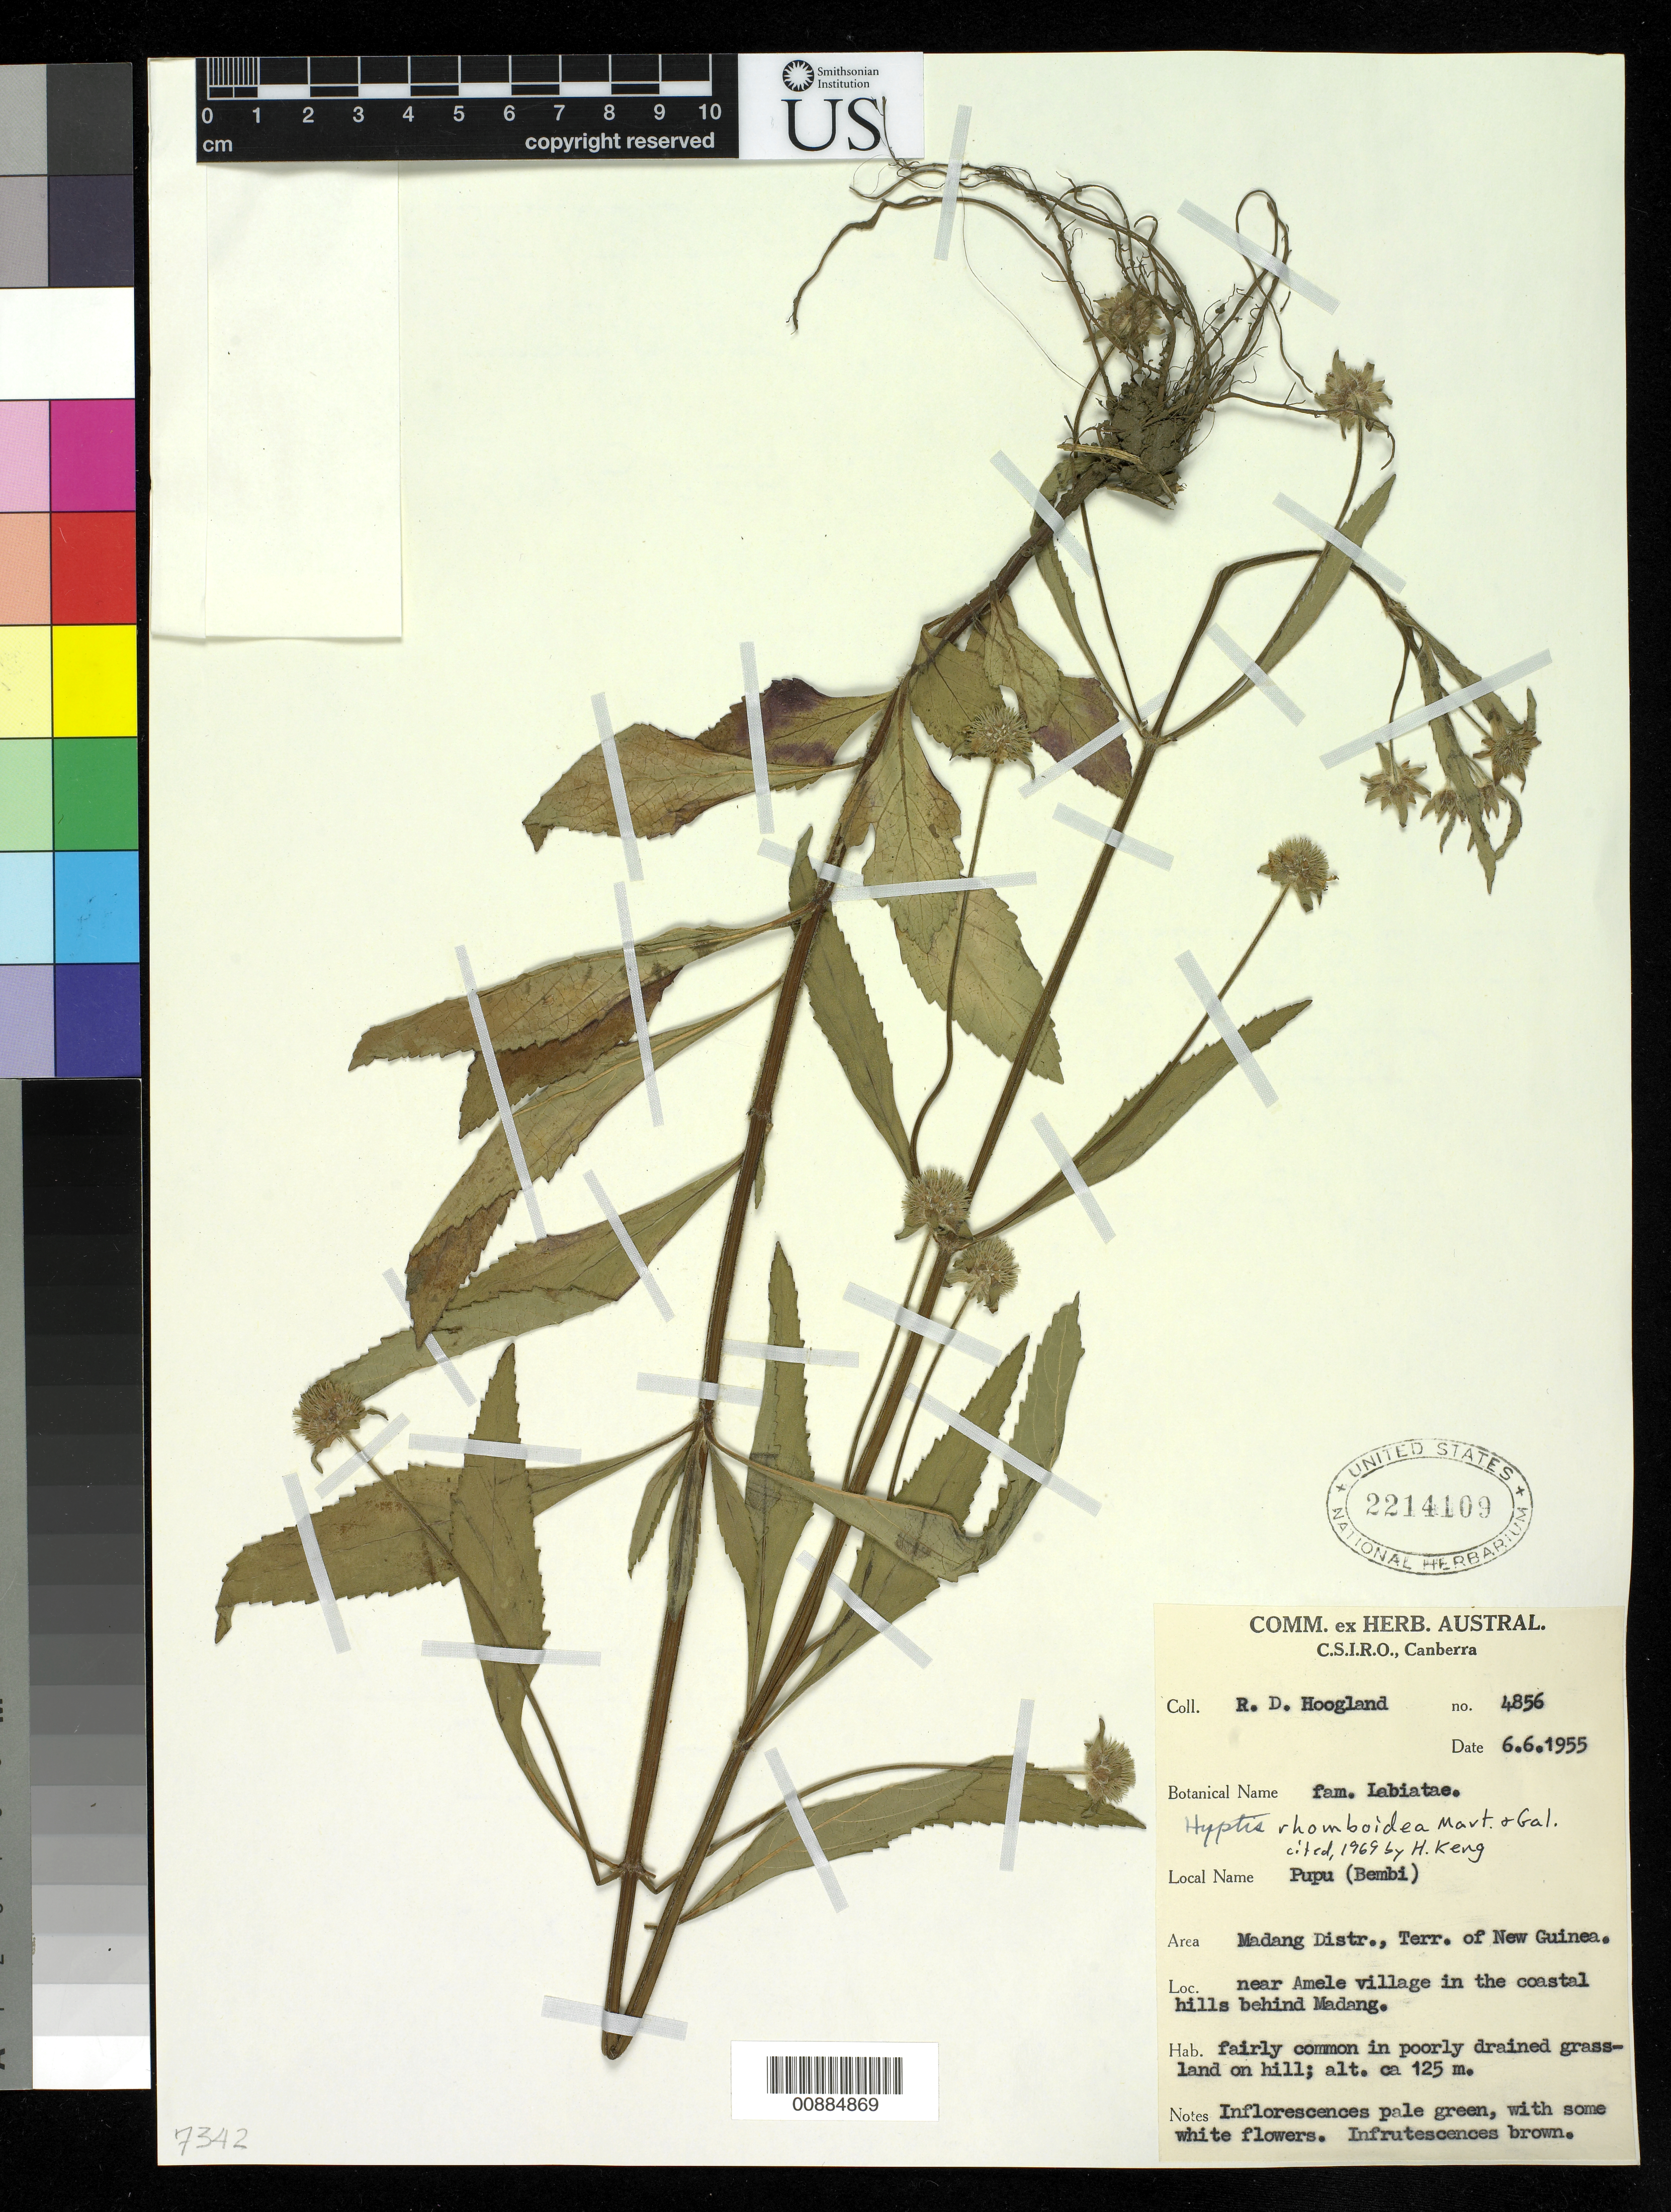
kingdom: Plantae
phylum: Tracheophyta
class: Magnoliopsida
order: Lamiales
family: Lamiaceae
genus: Hyptis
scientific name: Hyptis rhomboidea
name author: M. Martens & Galeotti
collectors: R. D. Hoogland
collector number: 4856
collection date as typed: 06 Jun 1955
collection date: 1955-06-06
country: Papua New Guinea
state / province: Madang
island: New Guinea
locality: Near Amele village in the coastal hills behind Madang.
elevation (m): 125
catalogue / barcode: US 2214109